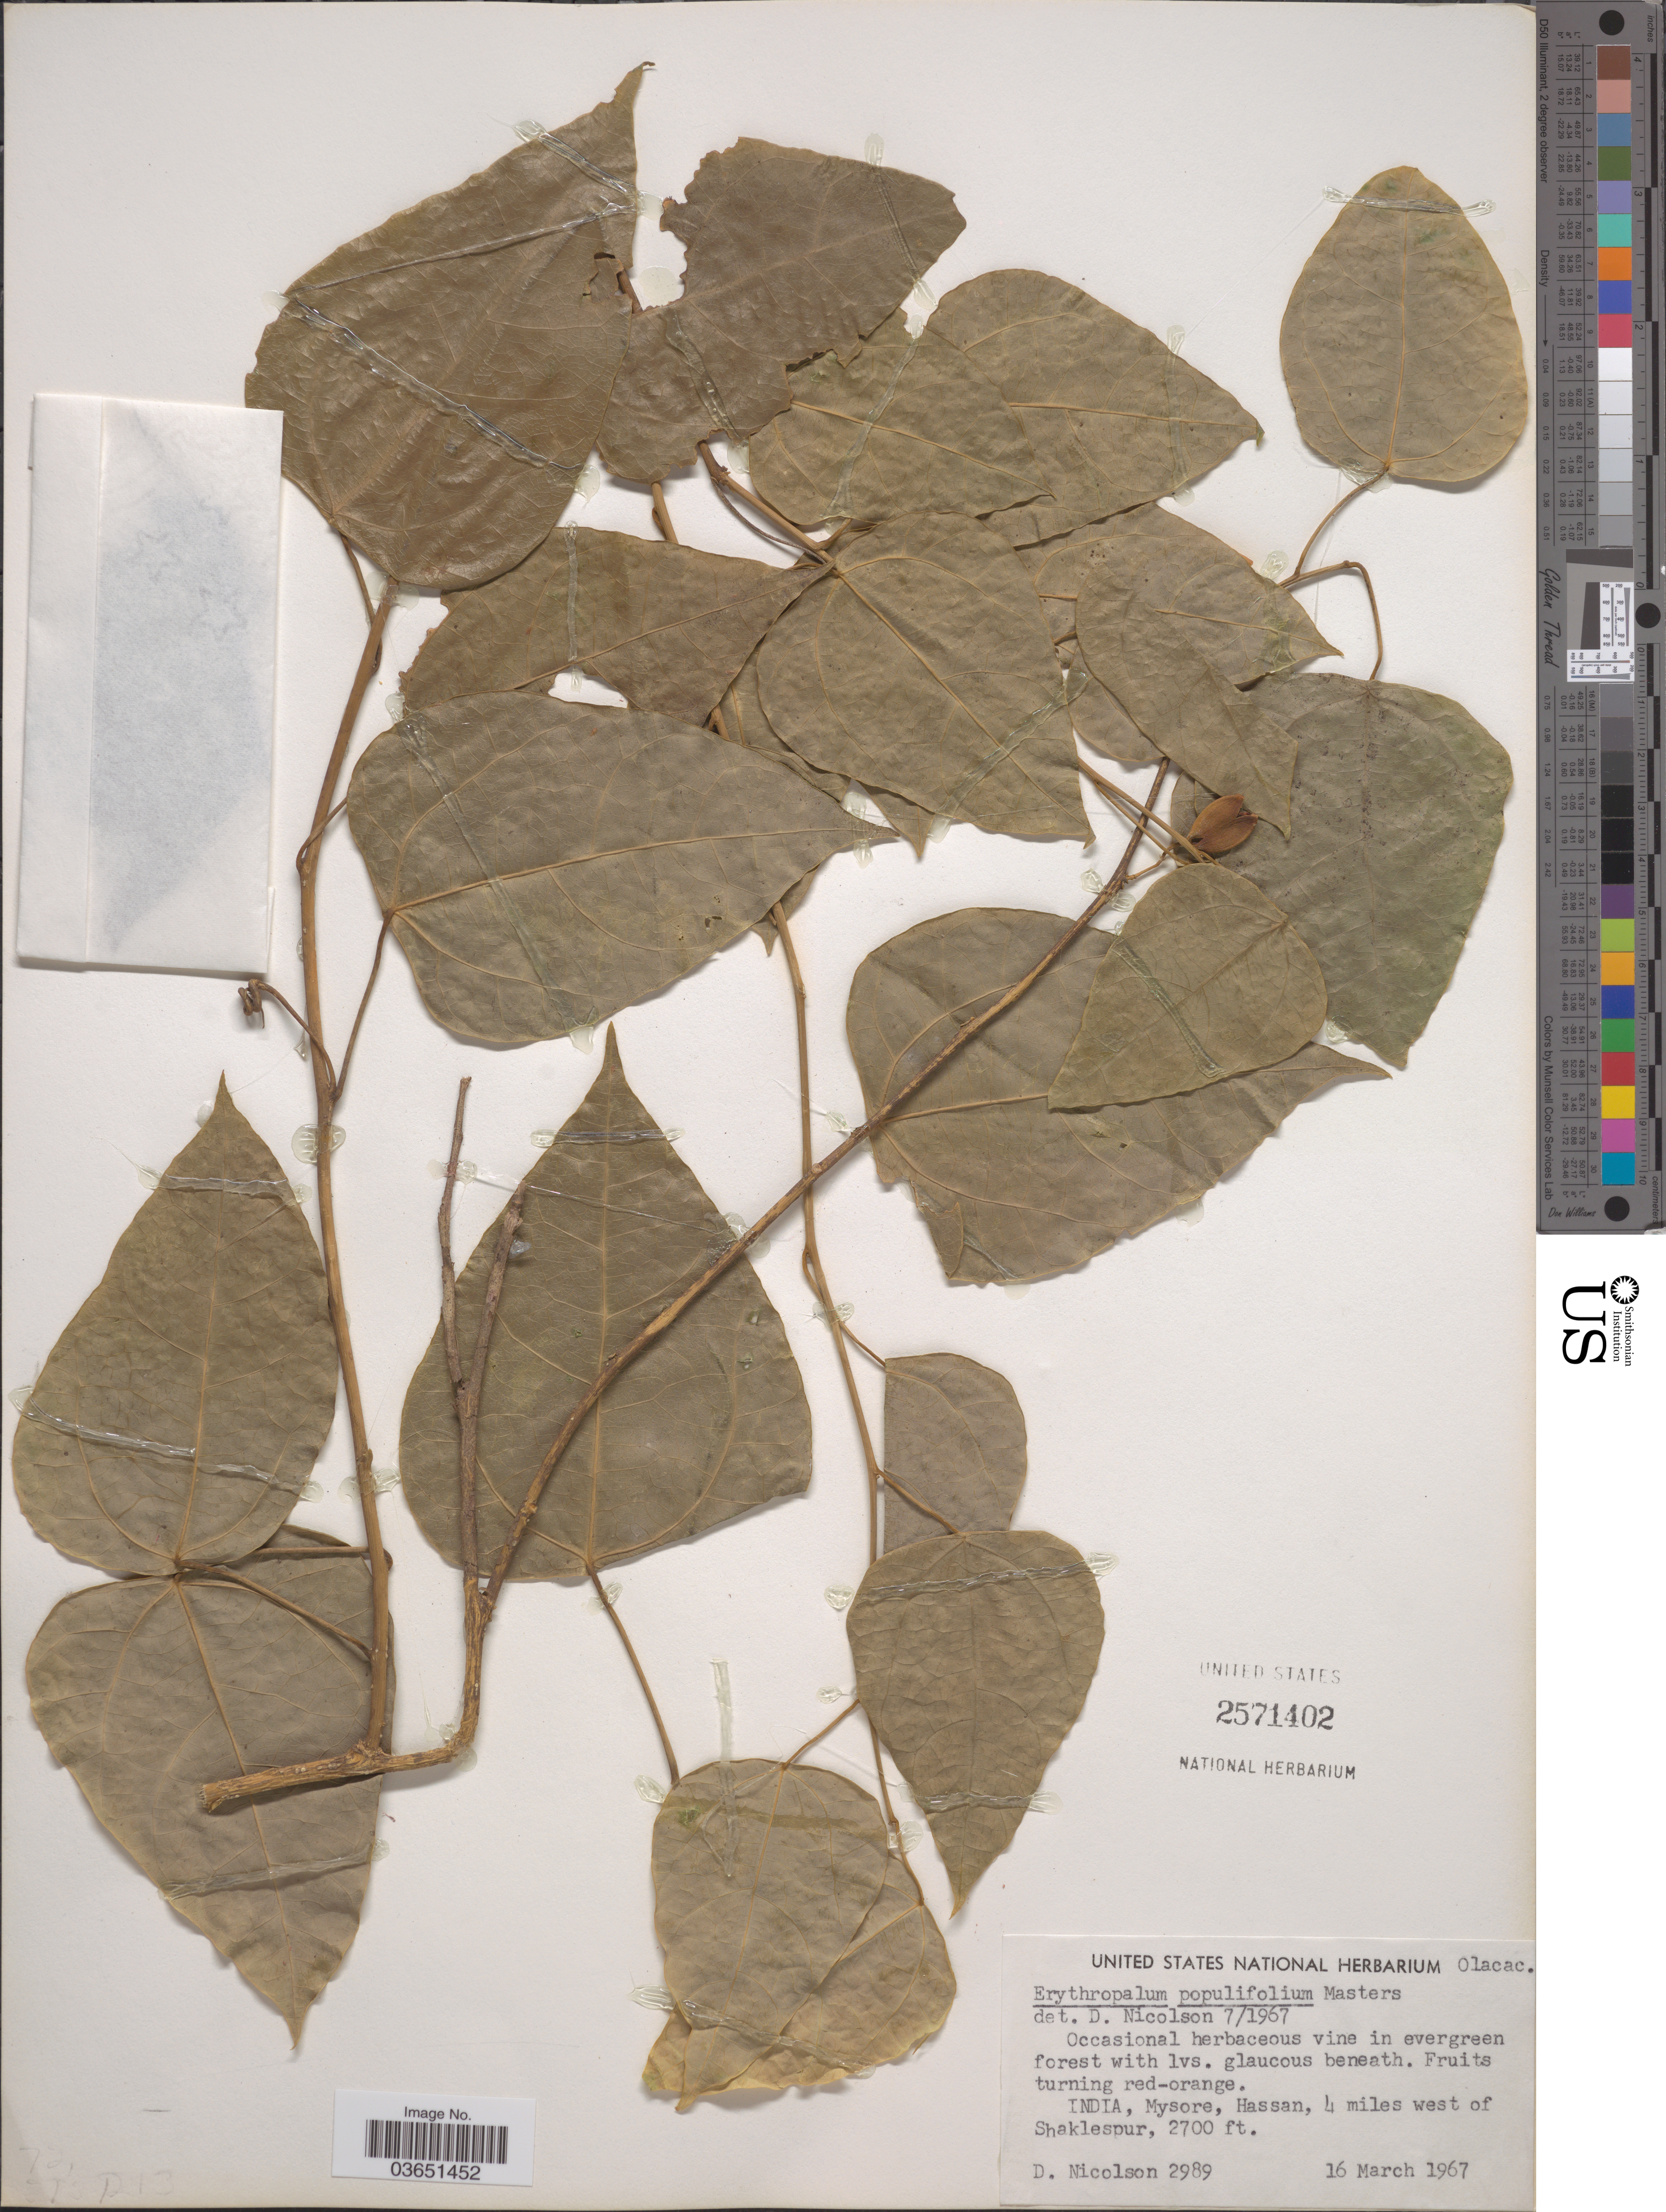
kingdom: Plantae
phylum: Tracheophyta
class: Magnoliopsida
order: Santalales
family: Erythropalaceae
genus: Erythropalum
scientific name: Erythropalum scandens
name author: Blume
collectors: D. H. Nicolson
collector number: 2989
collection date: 1967-03-16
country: India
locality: Mysore, Hassan, 4 miles west of Shaklespur.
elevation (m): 823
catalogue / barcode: US 2571402